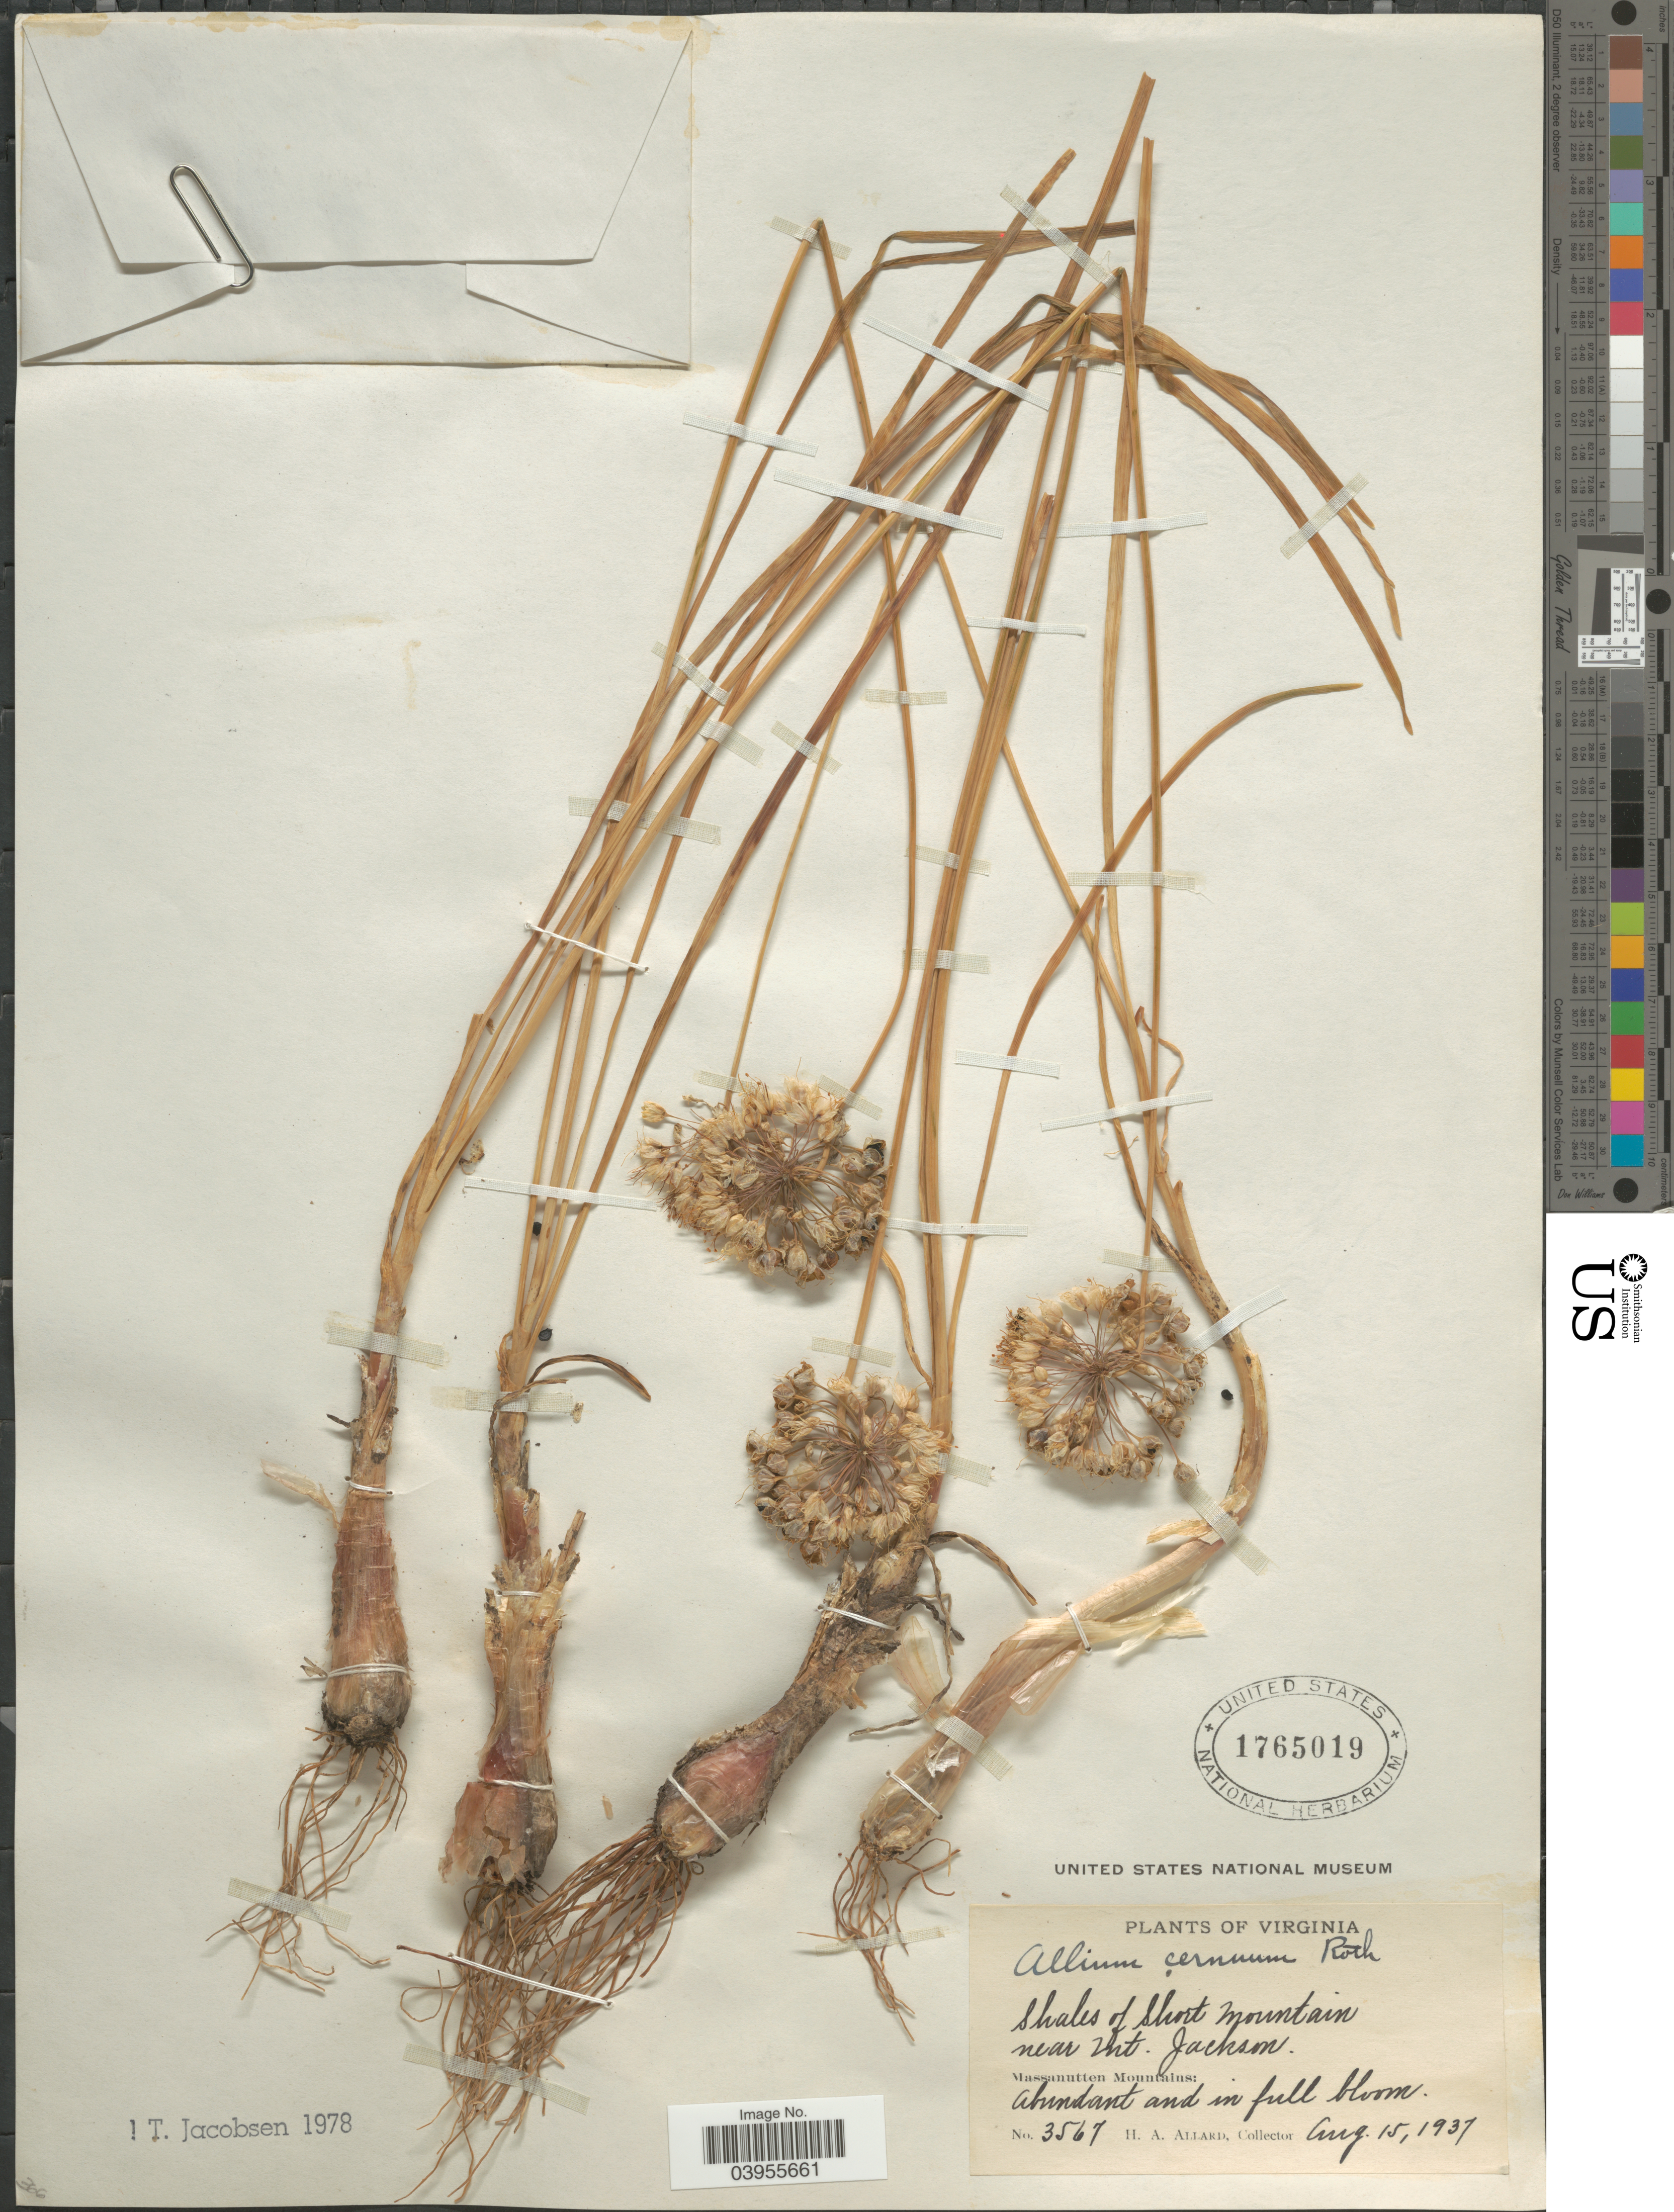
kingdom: Plantae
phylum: Tracheophyta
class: Liliopsida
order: Asparagales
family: Amaryllidaceae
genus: Allium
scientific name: Allium cernuum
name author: Roth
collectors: H. A. Allard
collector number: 3567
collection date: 1937-08-15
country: United States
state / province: Virginia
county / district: Shenandoah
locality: Shales of Short Mountain near Mt. Jackson. Massanutten Mountains.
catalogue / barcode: US 1765019